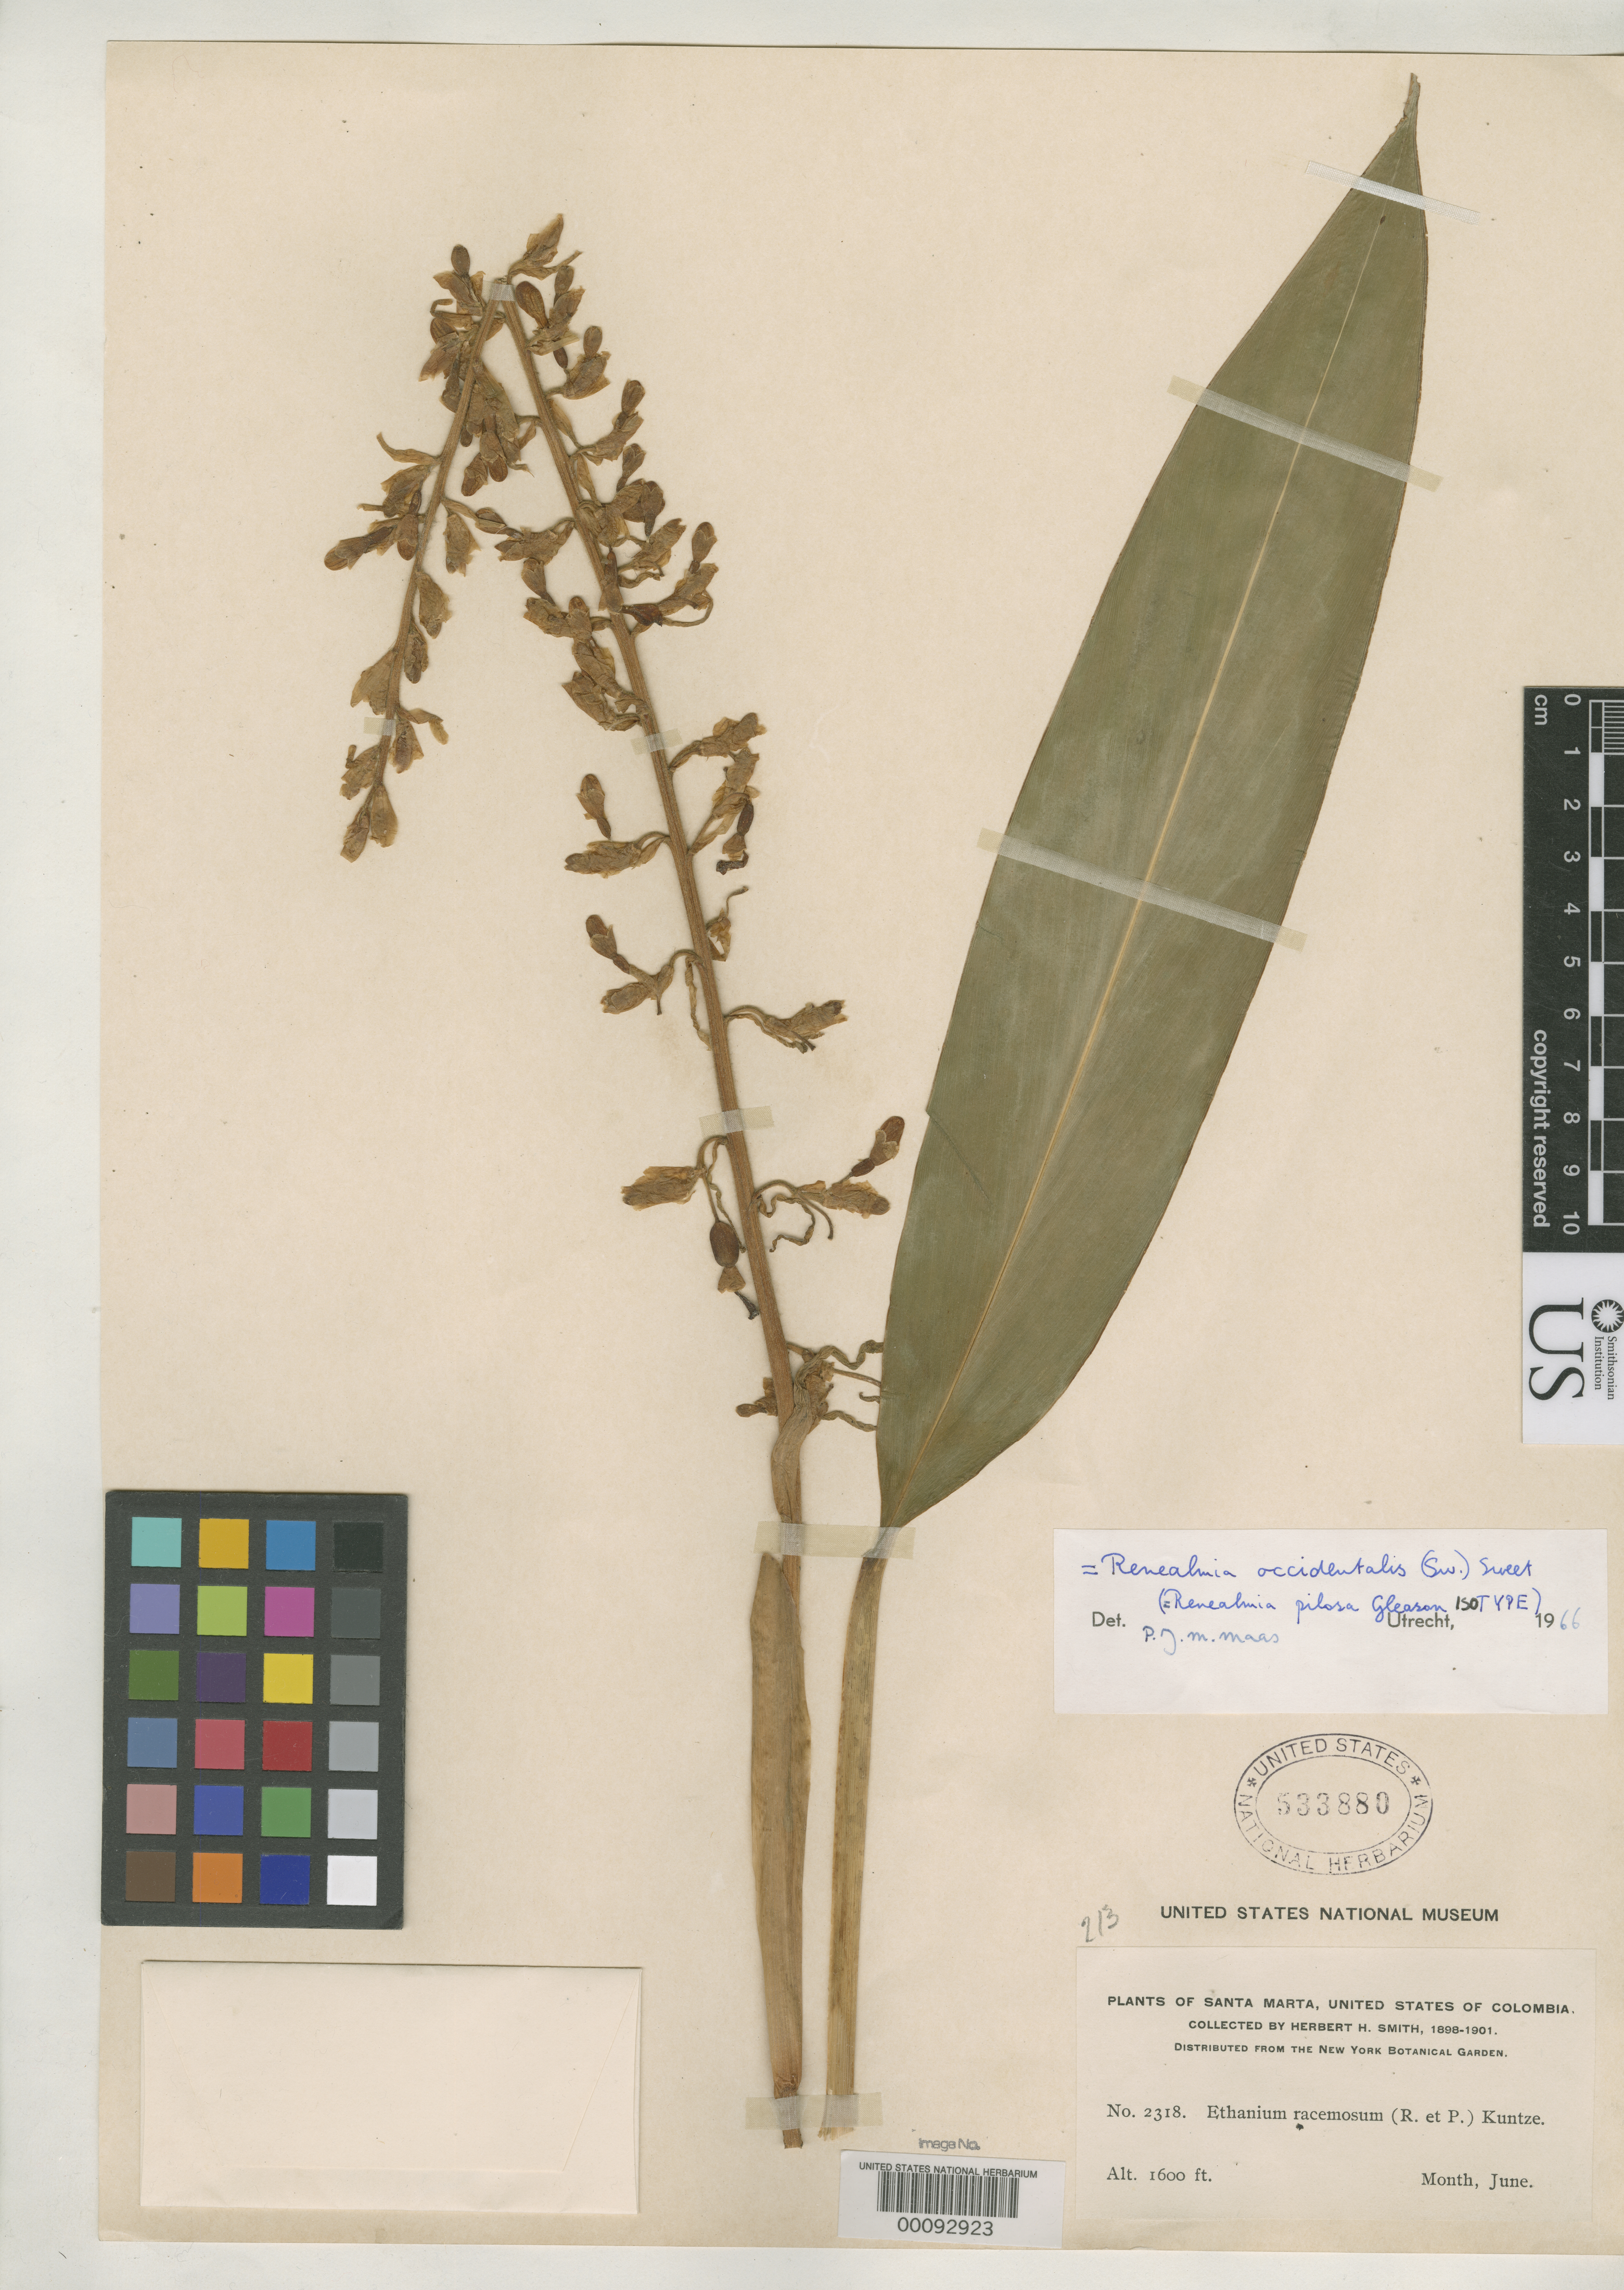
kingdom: Plantae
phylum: Tracheophyta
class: Liliopsida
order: Zingiberales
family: Zingiberaceae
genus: Renealmia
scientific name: Renealmia pilosa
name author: Gleason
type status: Isotype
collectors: Herbert H. Smith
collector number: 2318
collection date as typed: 1898 to -- --- 1901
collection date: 1898/1901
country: Colombia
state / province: Magdalena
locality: Santa Marta.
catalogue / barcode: US 533880